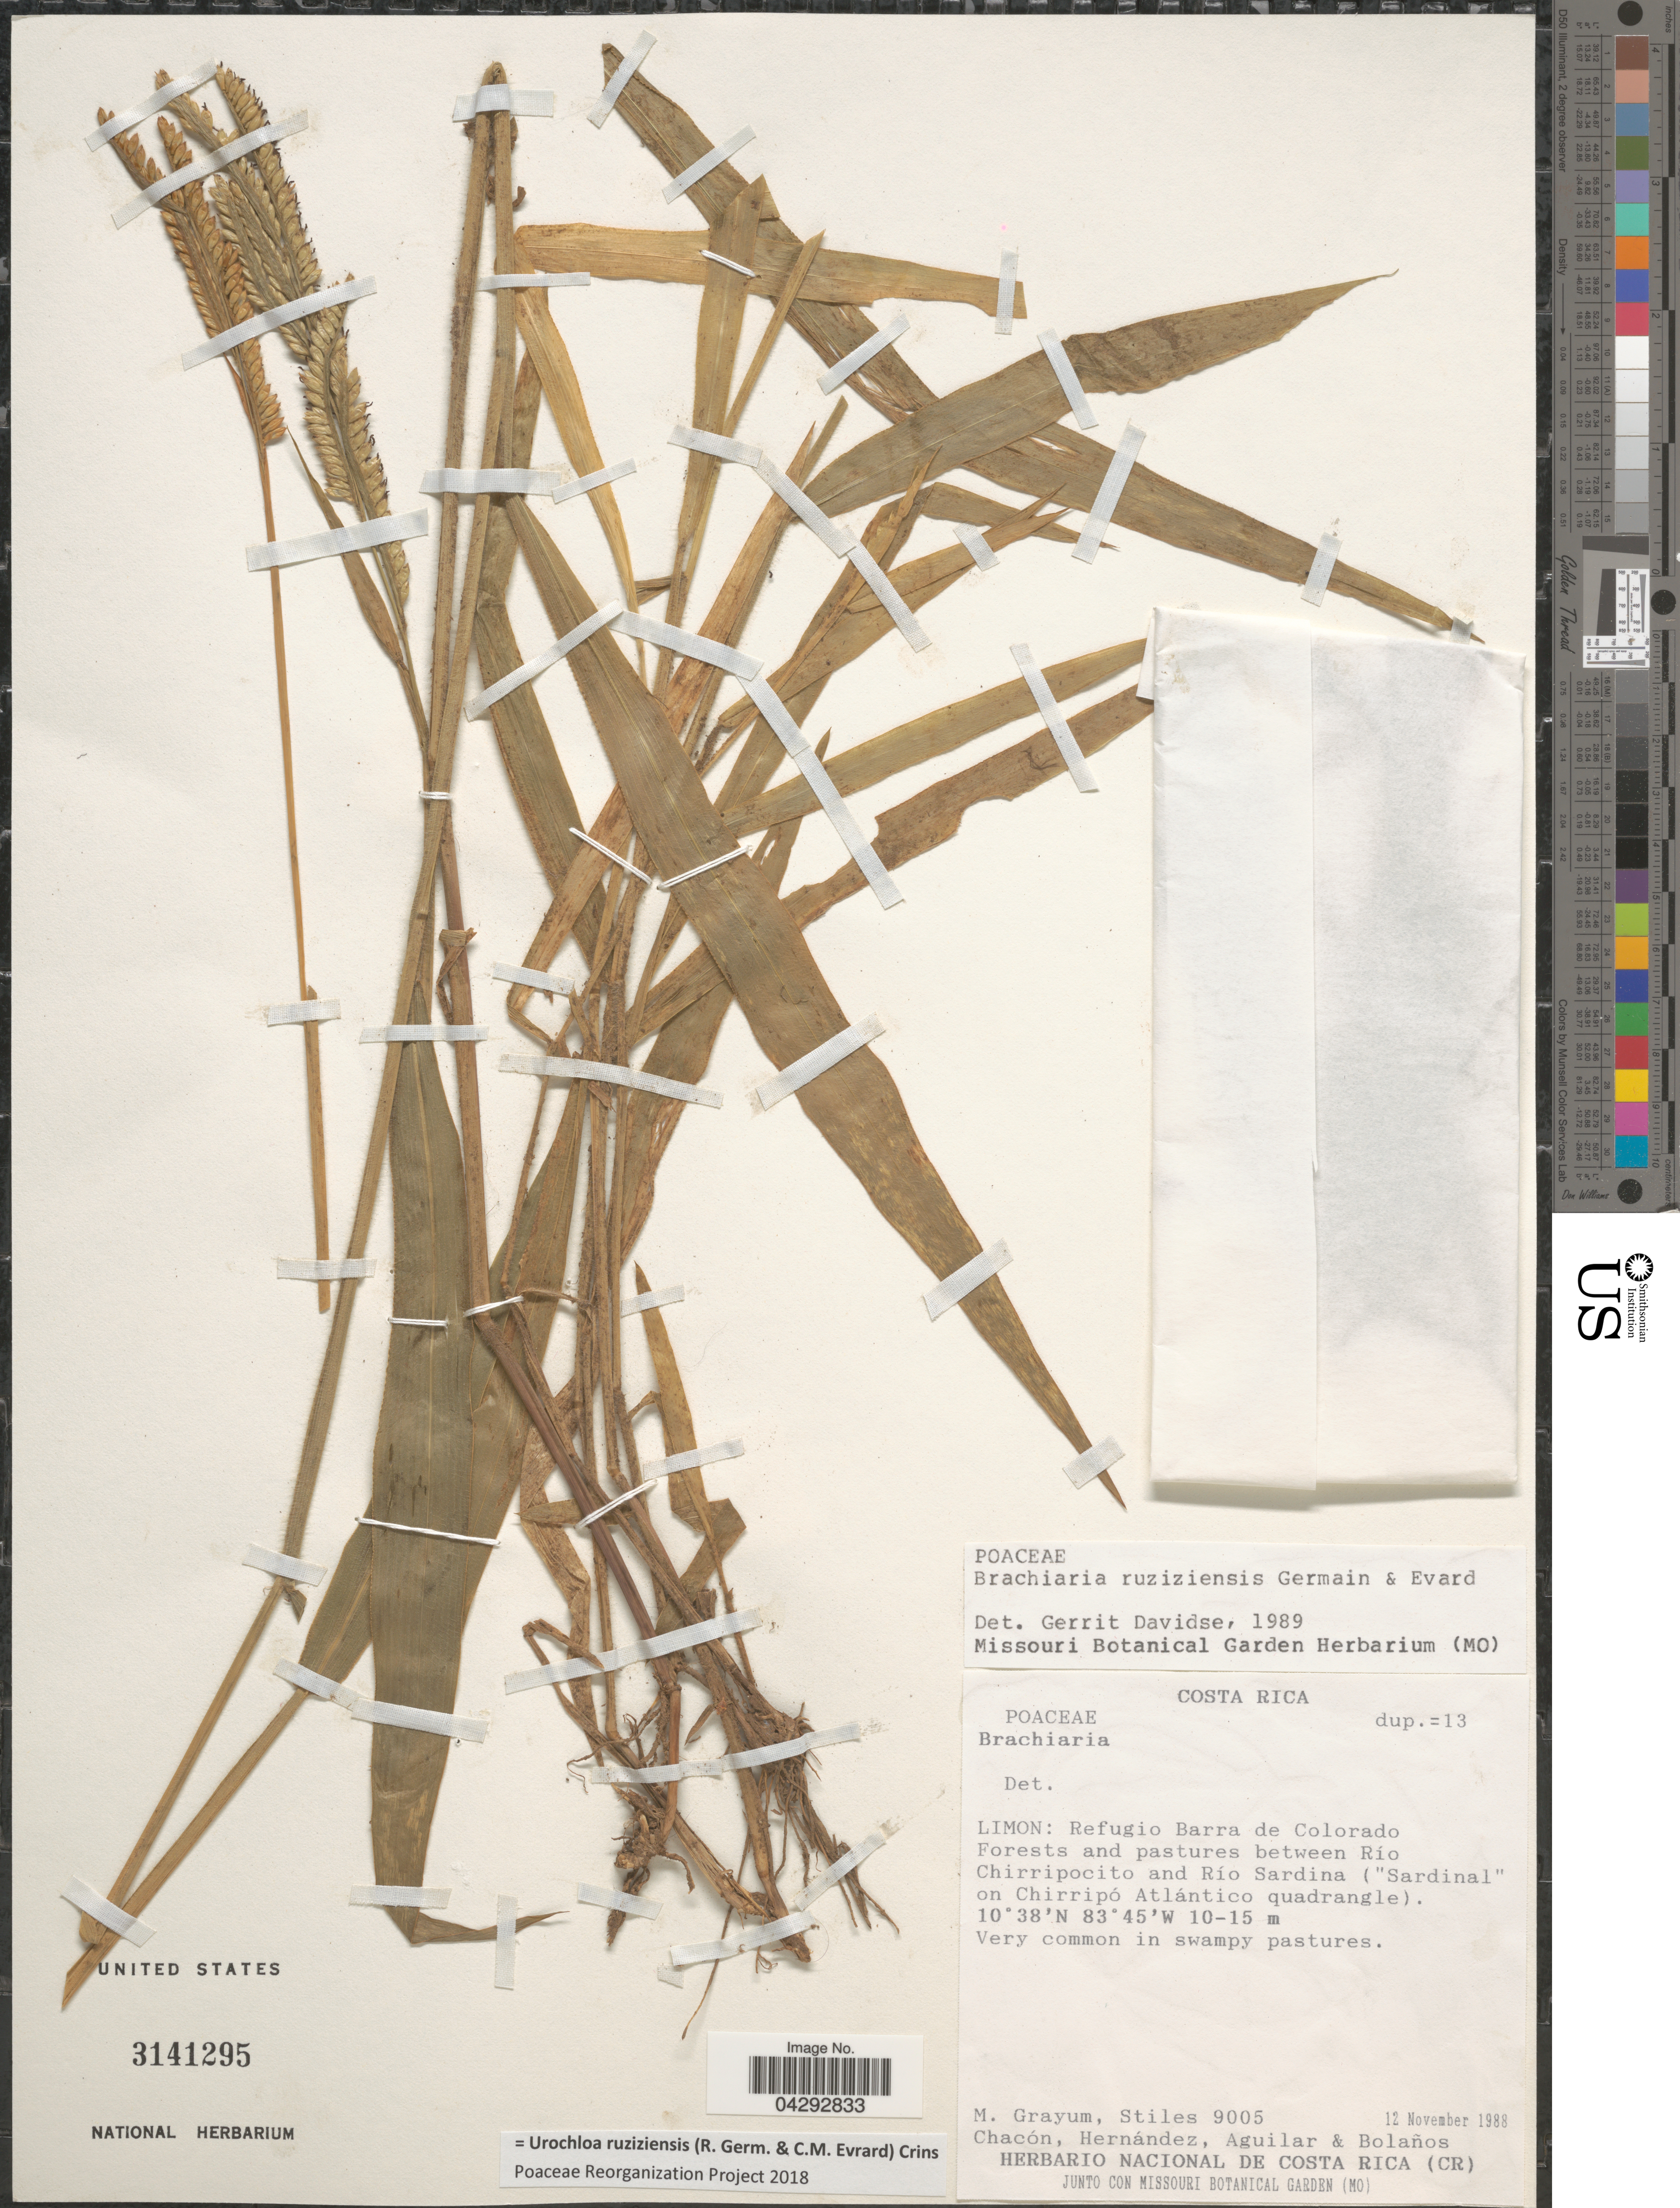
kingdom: Plantae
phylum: Tracheophyta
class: Liliopsida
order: Poales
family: Poaceae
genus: Urochloa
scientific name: Urochloa ruziziensis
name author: (R. Germ. & C.M. Evrard) Crins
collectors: M. H. Grayum, Stiles, -. Chacon, -- Hernandez & et al.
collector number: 9005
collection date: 1988-11-12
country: Costa Rica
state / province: Limón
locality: Refugio Barra de Colorado. Forests and pastures between Río Chirripocito and Río Sardina ("Sardinal" on Chirripó Atlántico quadrangle).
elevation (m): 10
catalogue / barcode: US 3141295